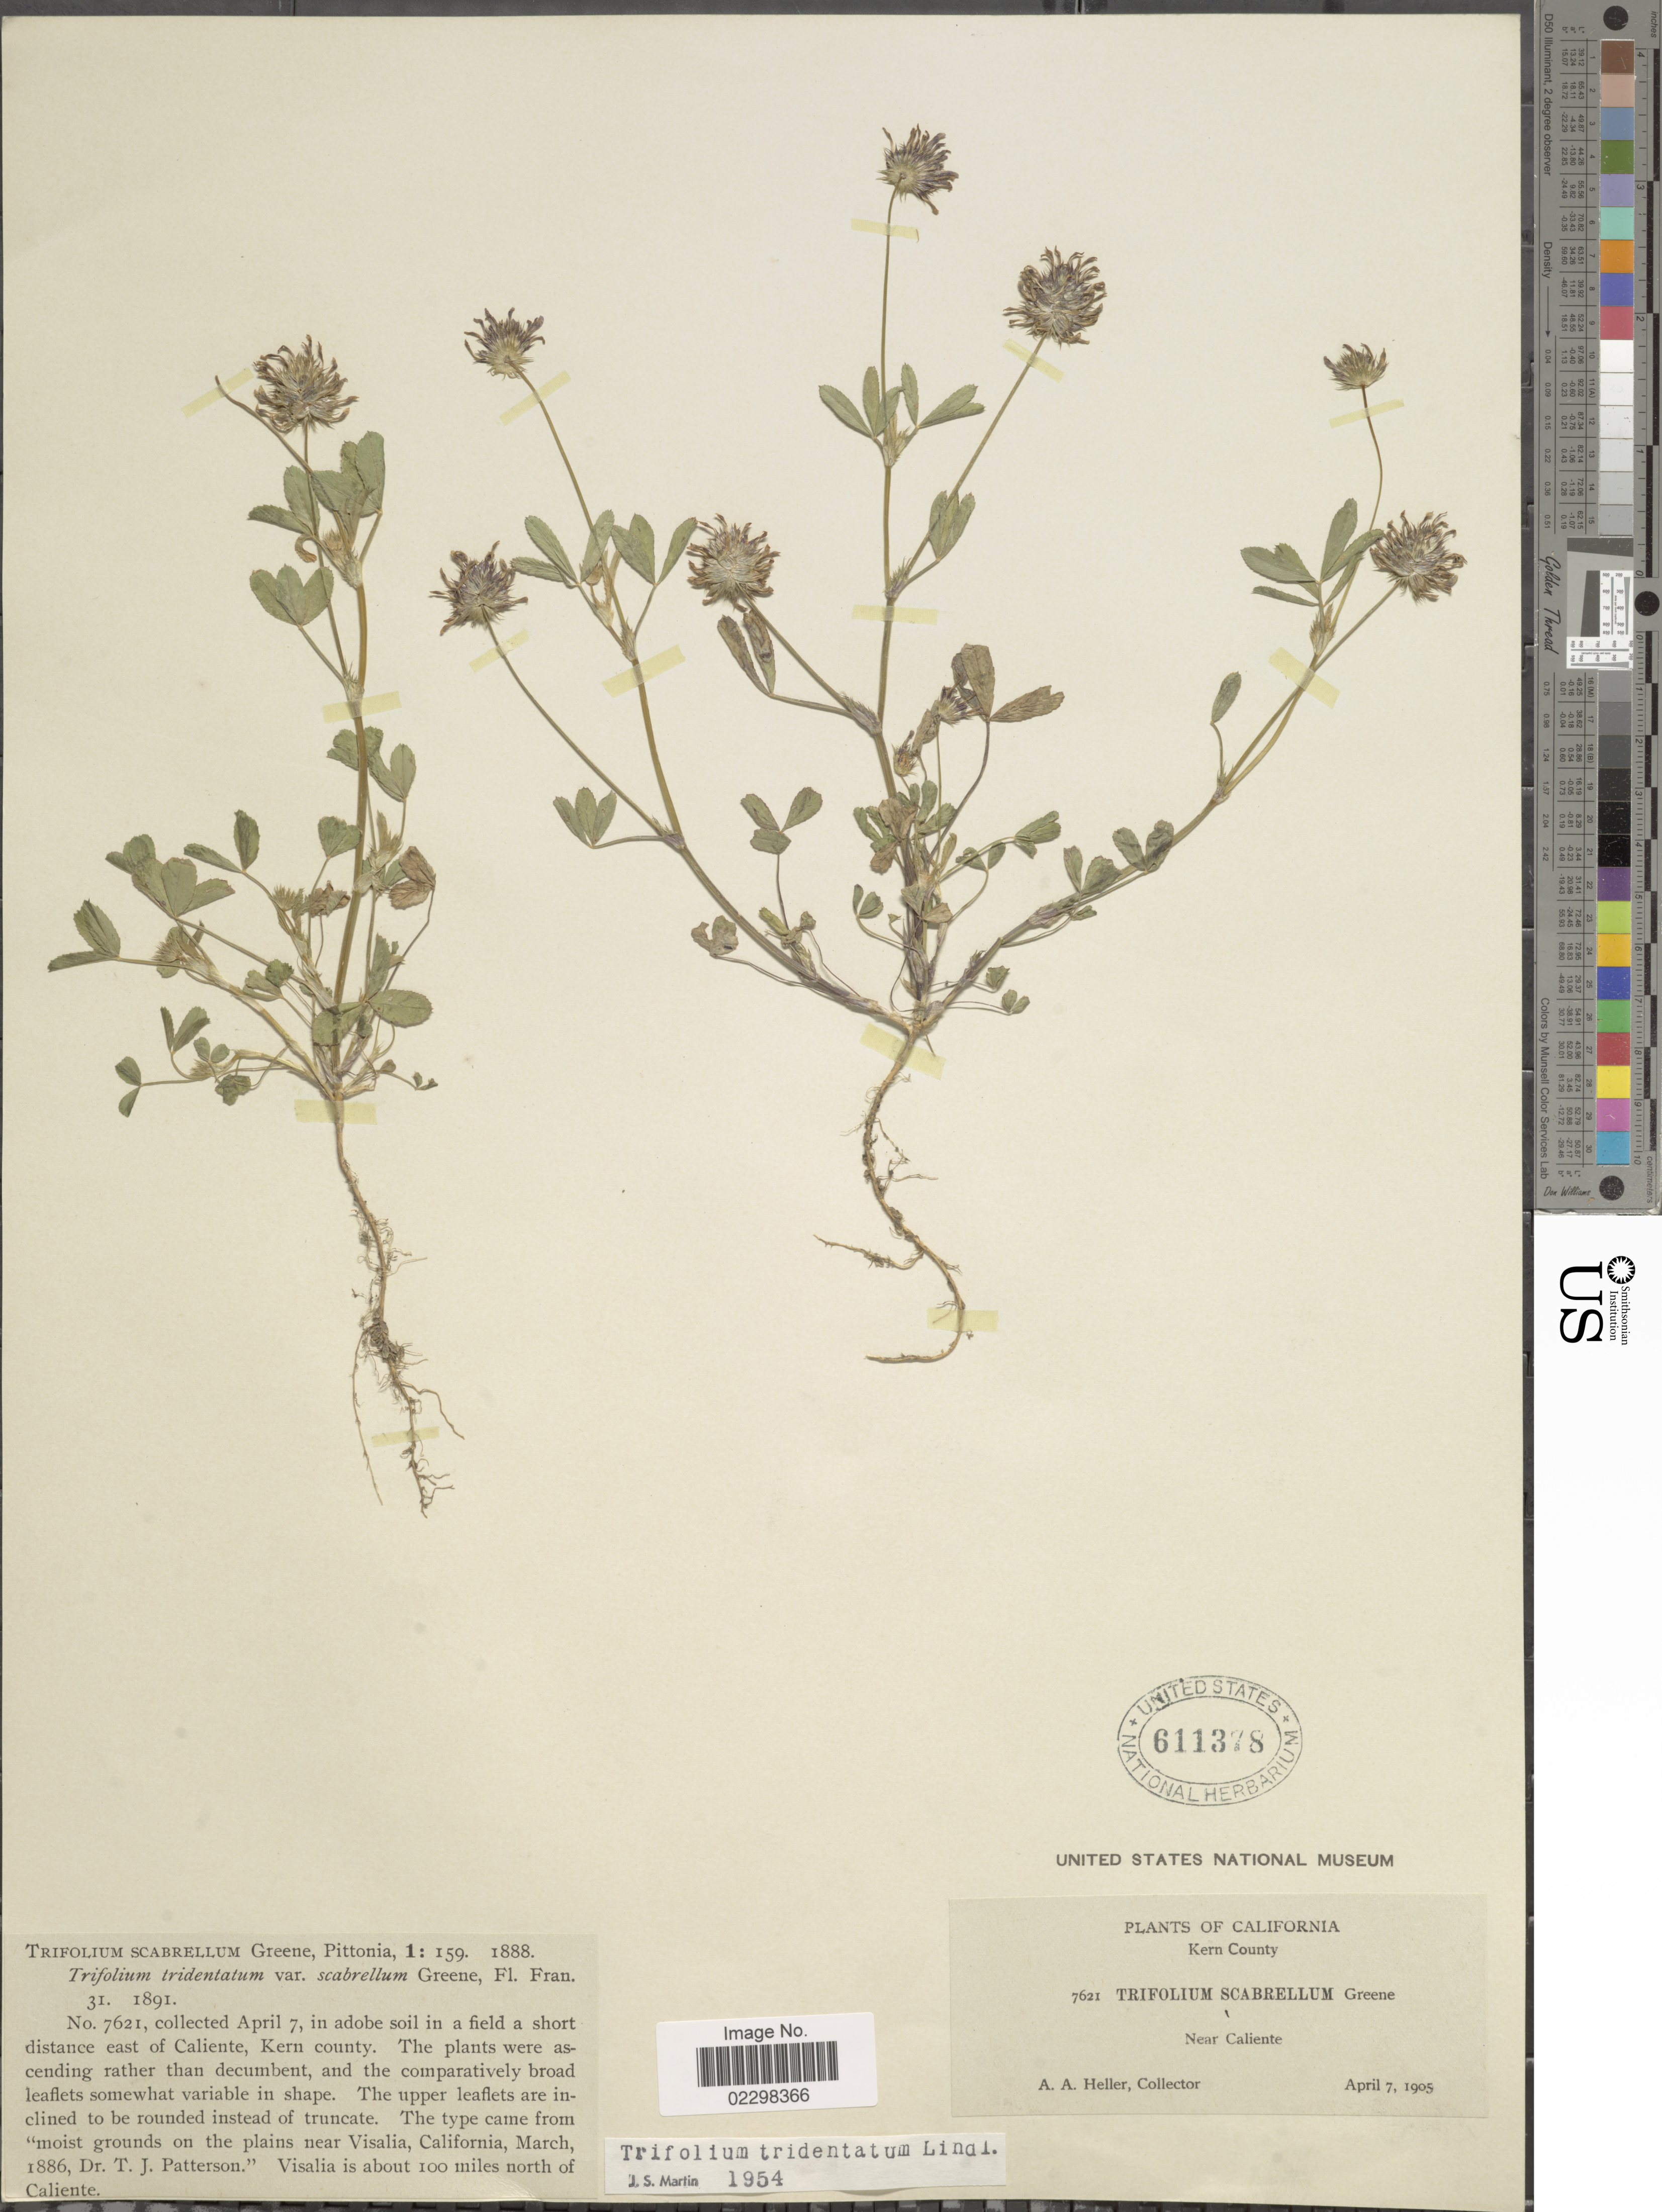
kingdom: Plantae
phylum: Tracheophyta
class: Magnoliopsida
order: Fabales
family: Fabaceae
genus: Trifolium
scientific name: Trifolium tridentatum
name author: Lindl.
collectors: A. A. Heller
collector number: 7621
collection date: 1905-04-07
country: United States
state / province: California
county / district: Kern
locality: Kern County, Near Caliente.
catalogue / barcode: US 611378